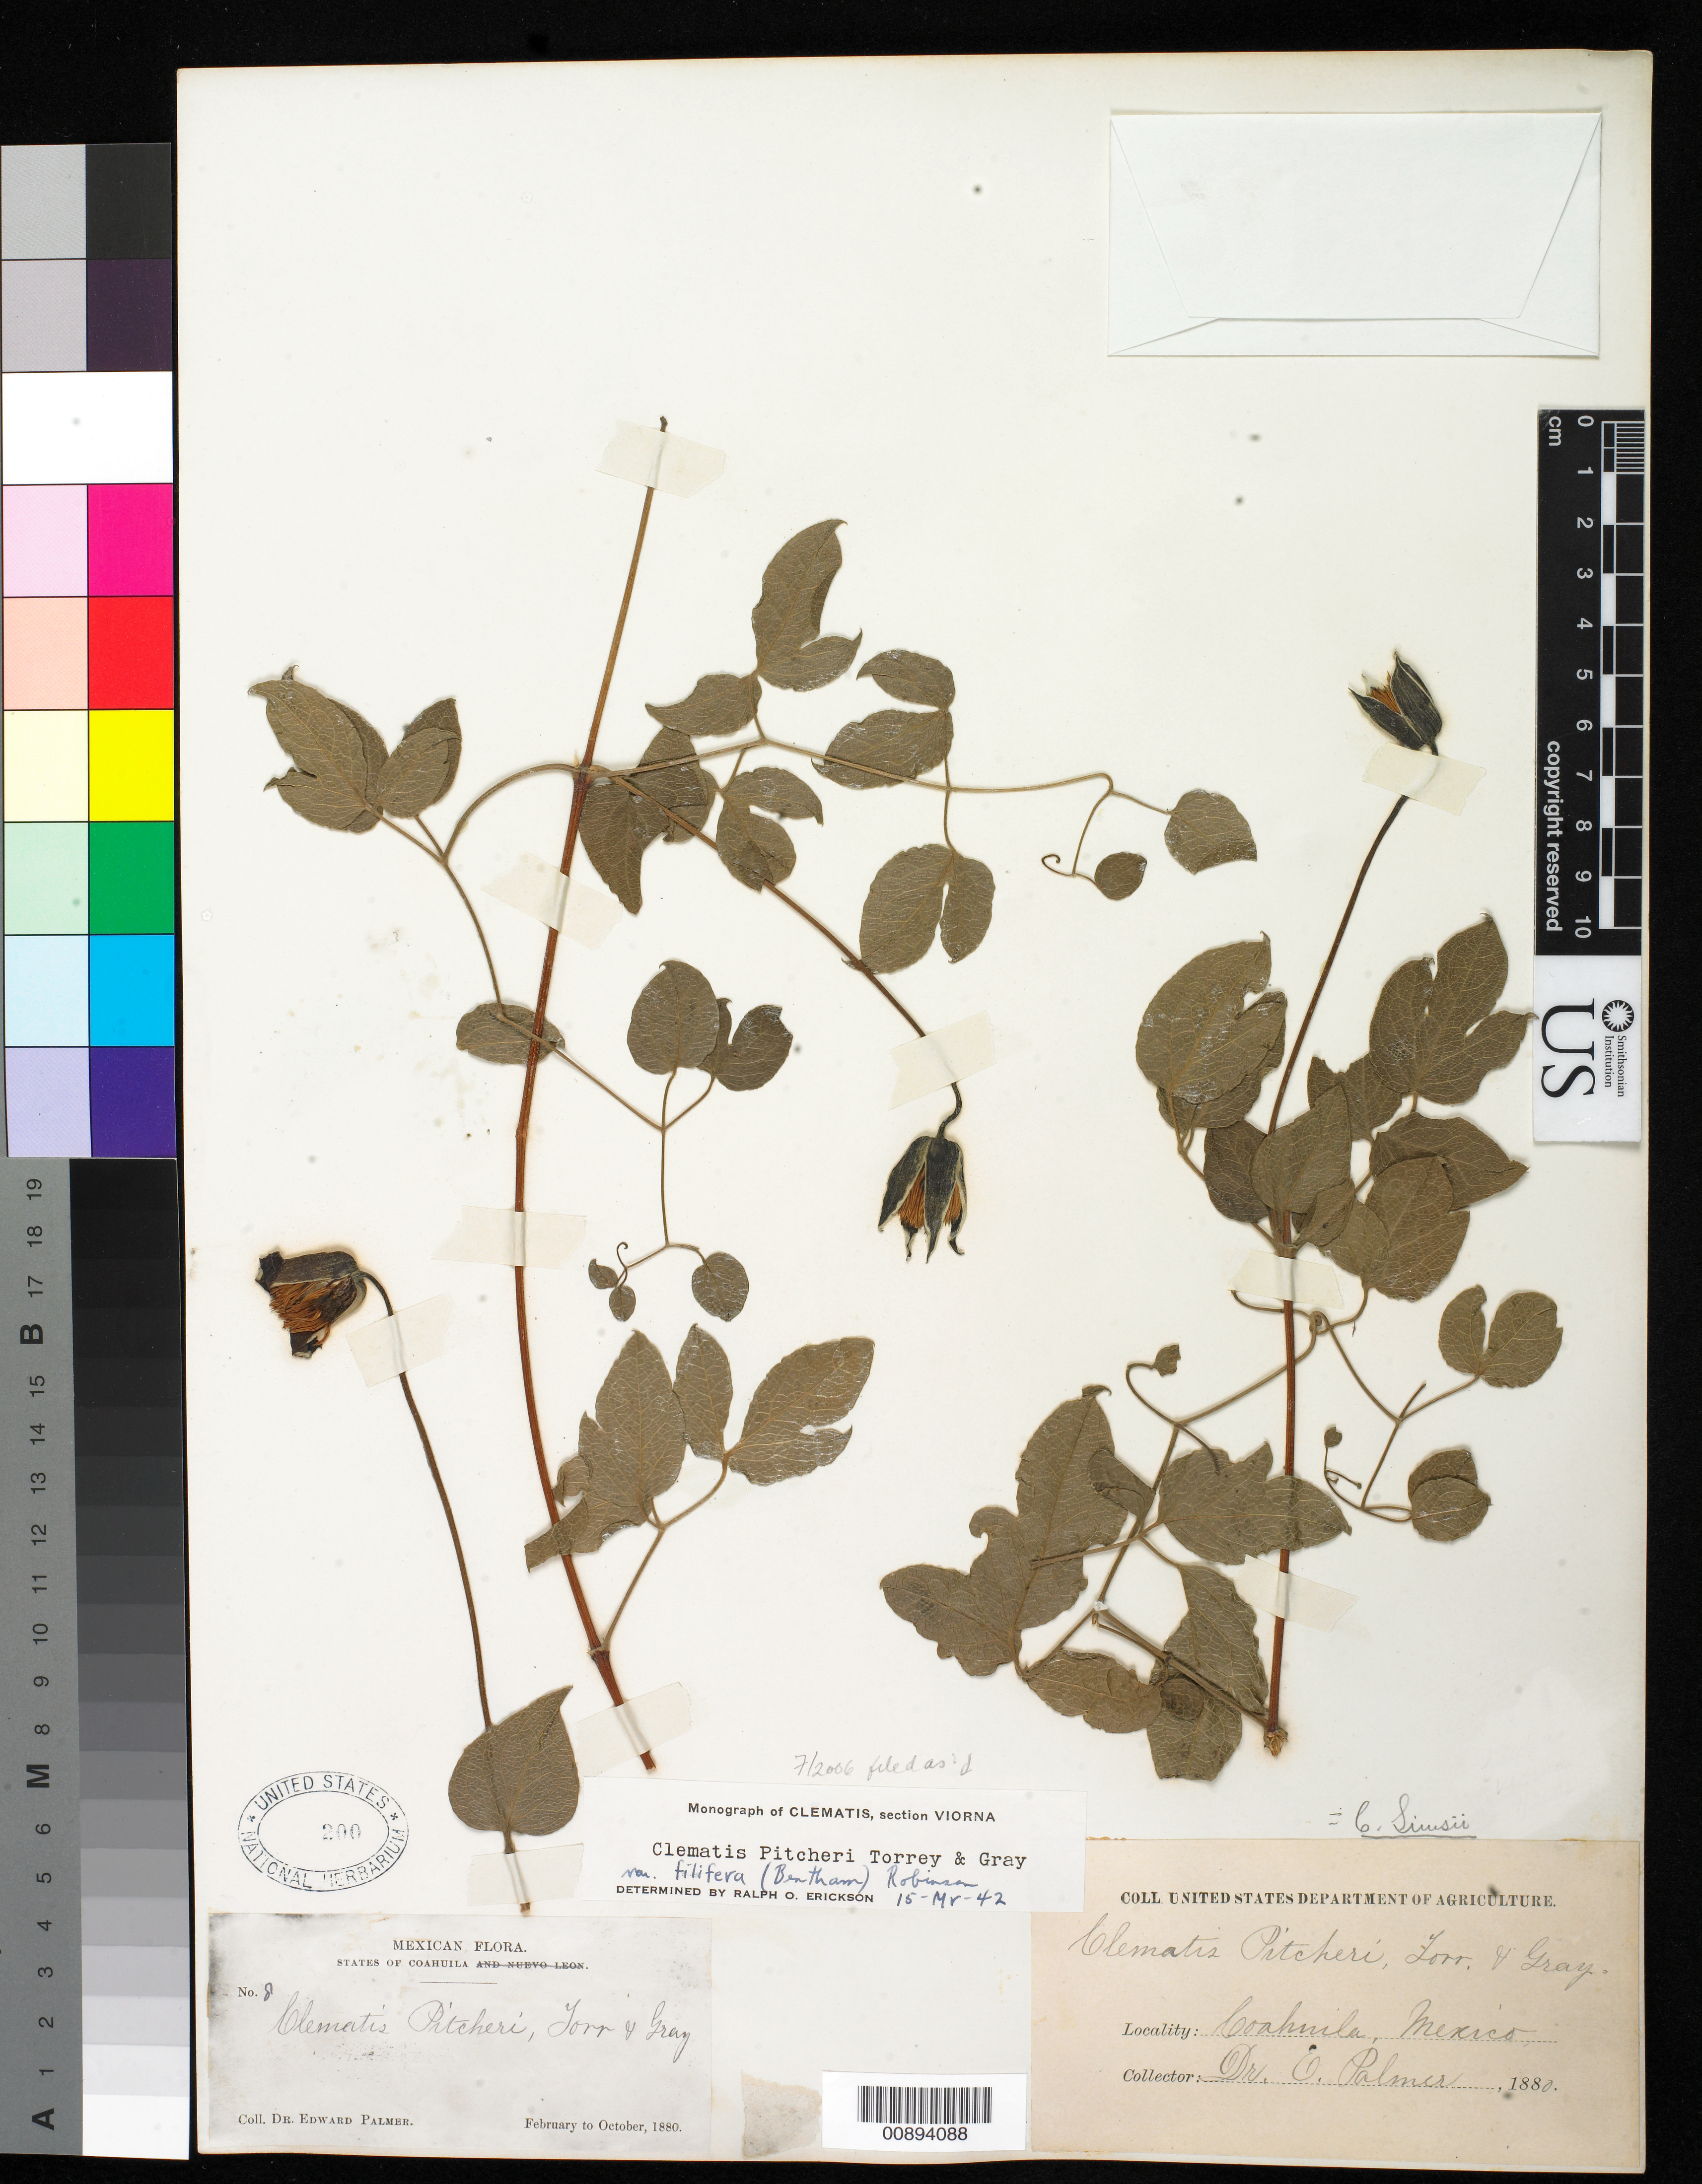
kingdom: Plantae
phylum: Tracheophyta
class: Magnoliopsida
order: Ranunculales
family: Ranunculaceae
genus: Clematis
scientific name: Clematis pitcheri var. filifera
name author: (Benth.) B.L. Rob.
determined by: Erickson, R. O.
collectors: E. Palmer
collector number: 8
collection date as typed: Feb 1880 to -- Oct 1880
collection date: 1880-02/1880-10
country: Mexico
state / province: Coahuila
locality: Coahuila.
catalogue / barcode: US 200